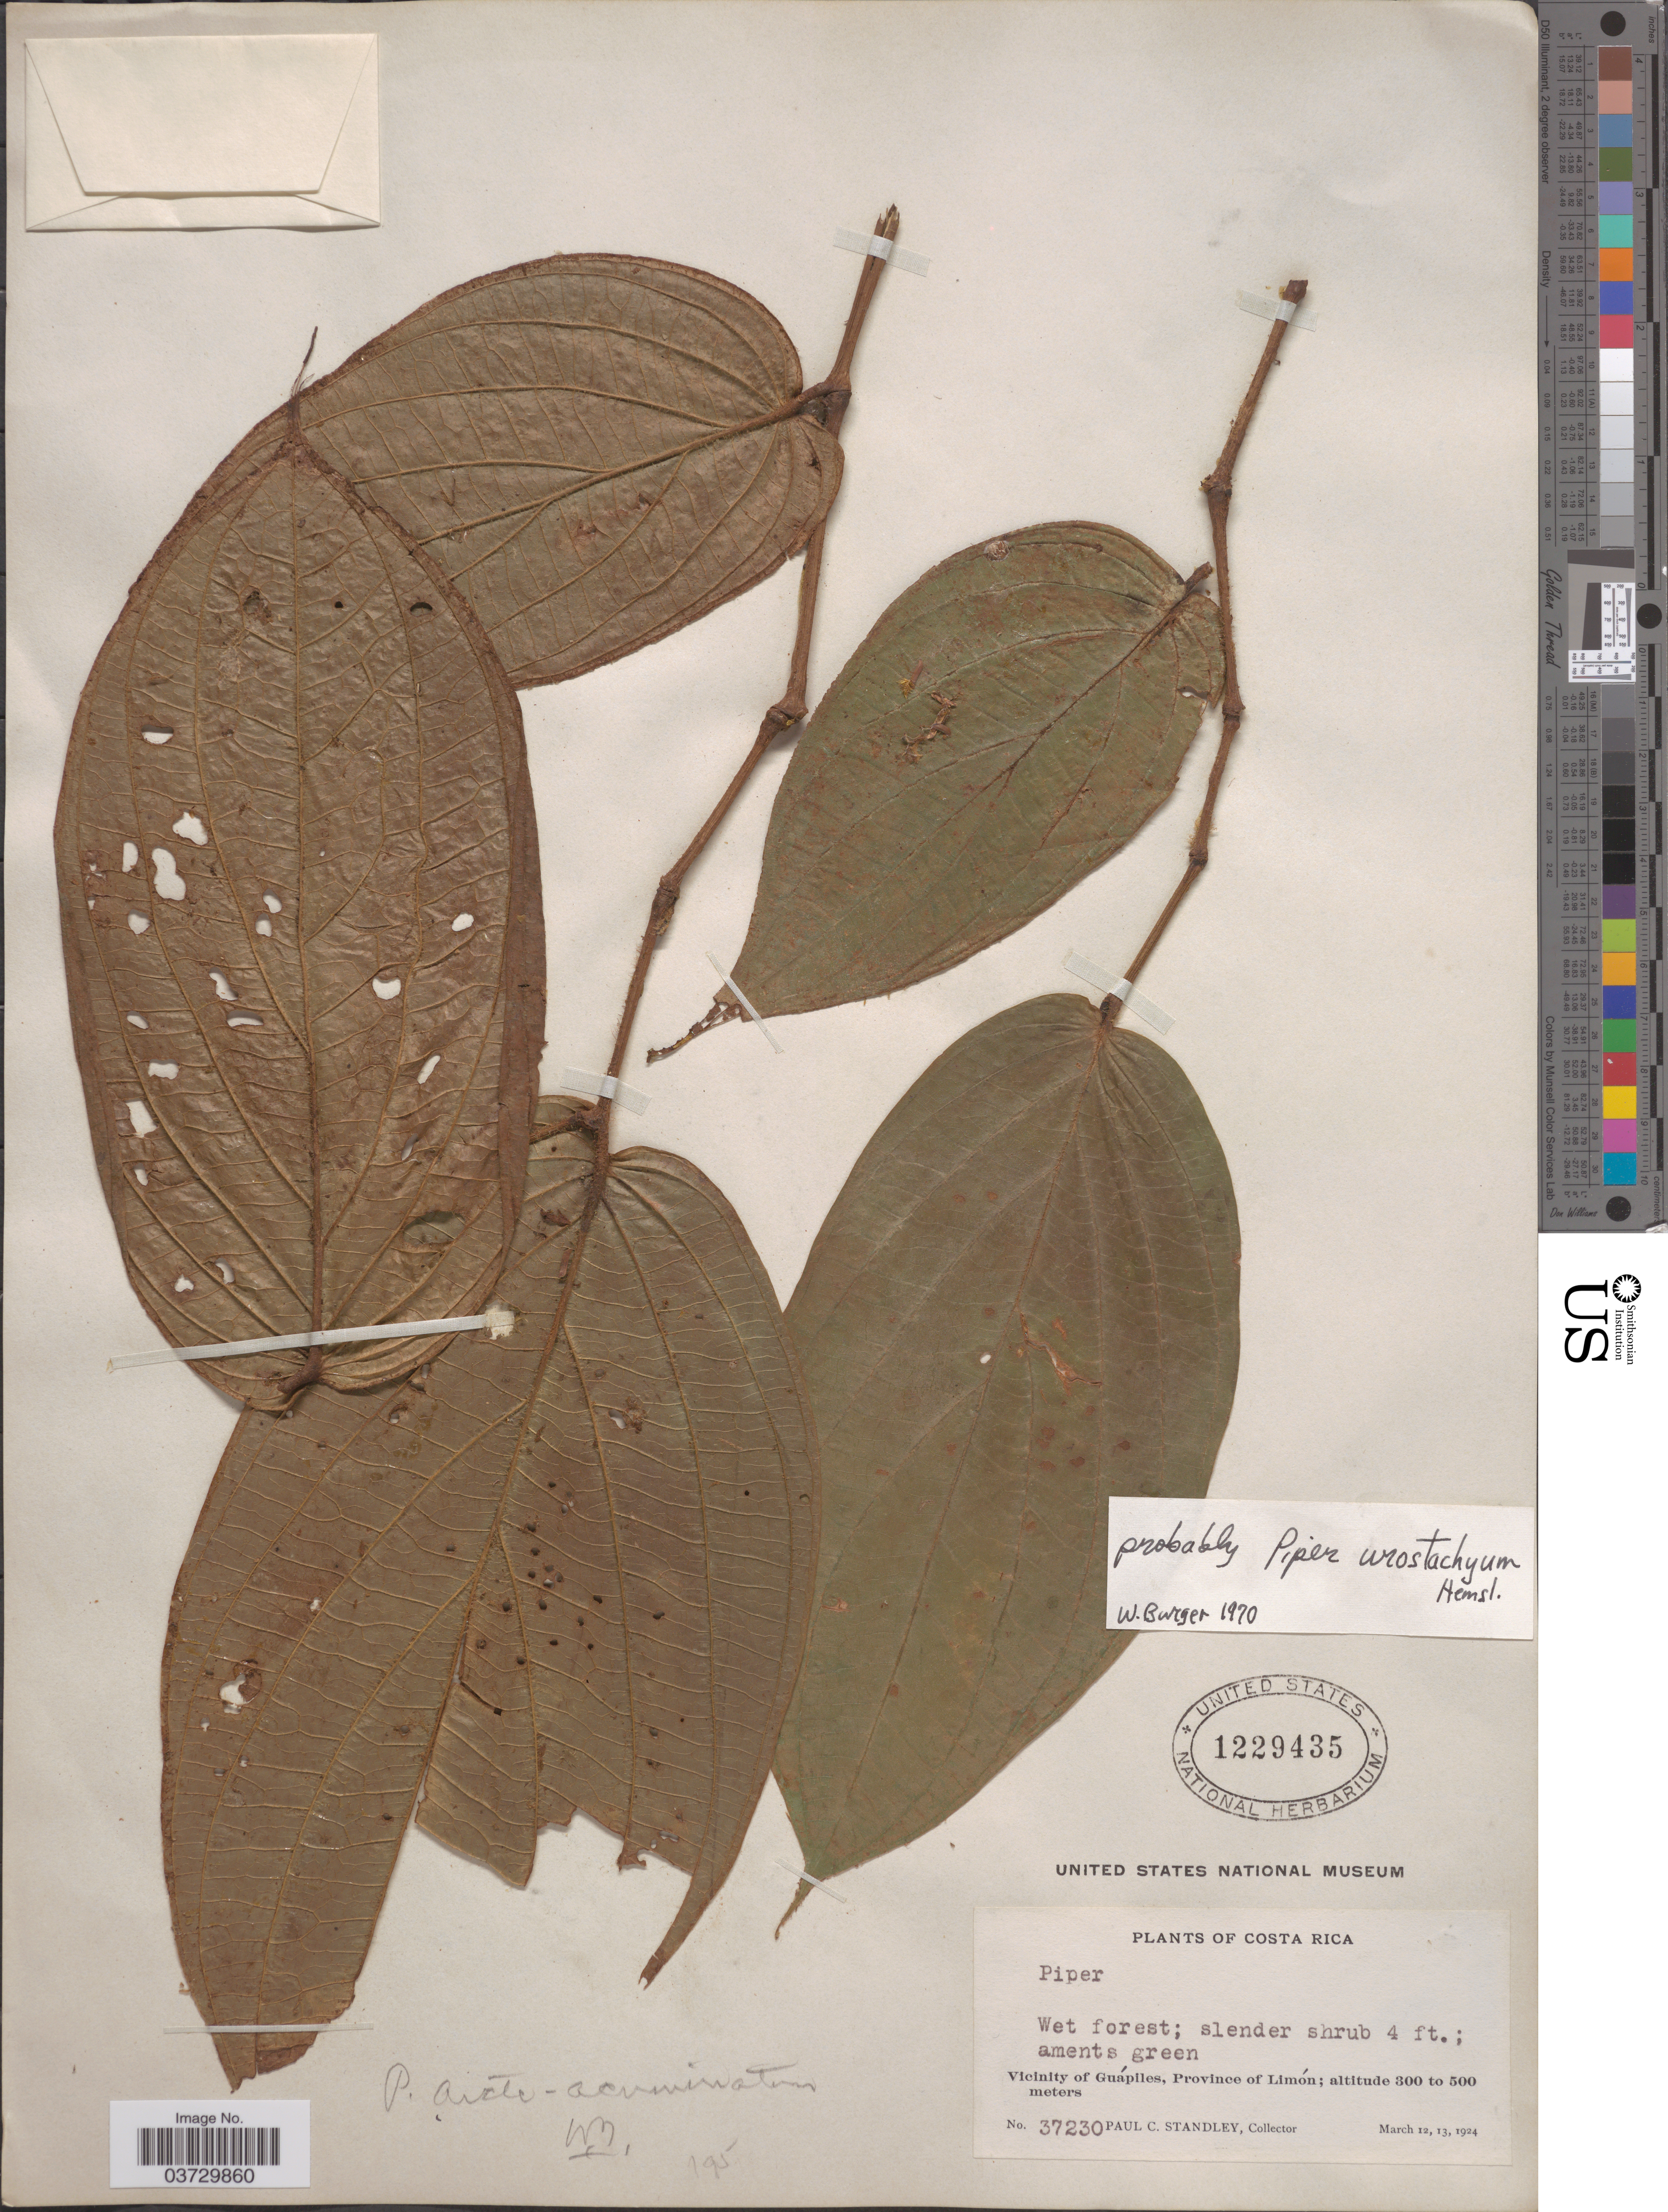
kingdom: Plantae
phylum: Tracheophyta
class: Magnoliopsida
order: Piperales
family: Piperaceae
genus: Piper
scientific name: Piper urostachyum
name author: Hemsl.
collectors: P. C. Standley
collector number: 37230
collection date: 1924-03-12/1924-03-13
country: Costa Rica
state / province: Limón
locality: Vicinity of Guápiles.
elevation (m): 300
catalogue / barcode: US 1229435